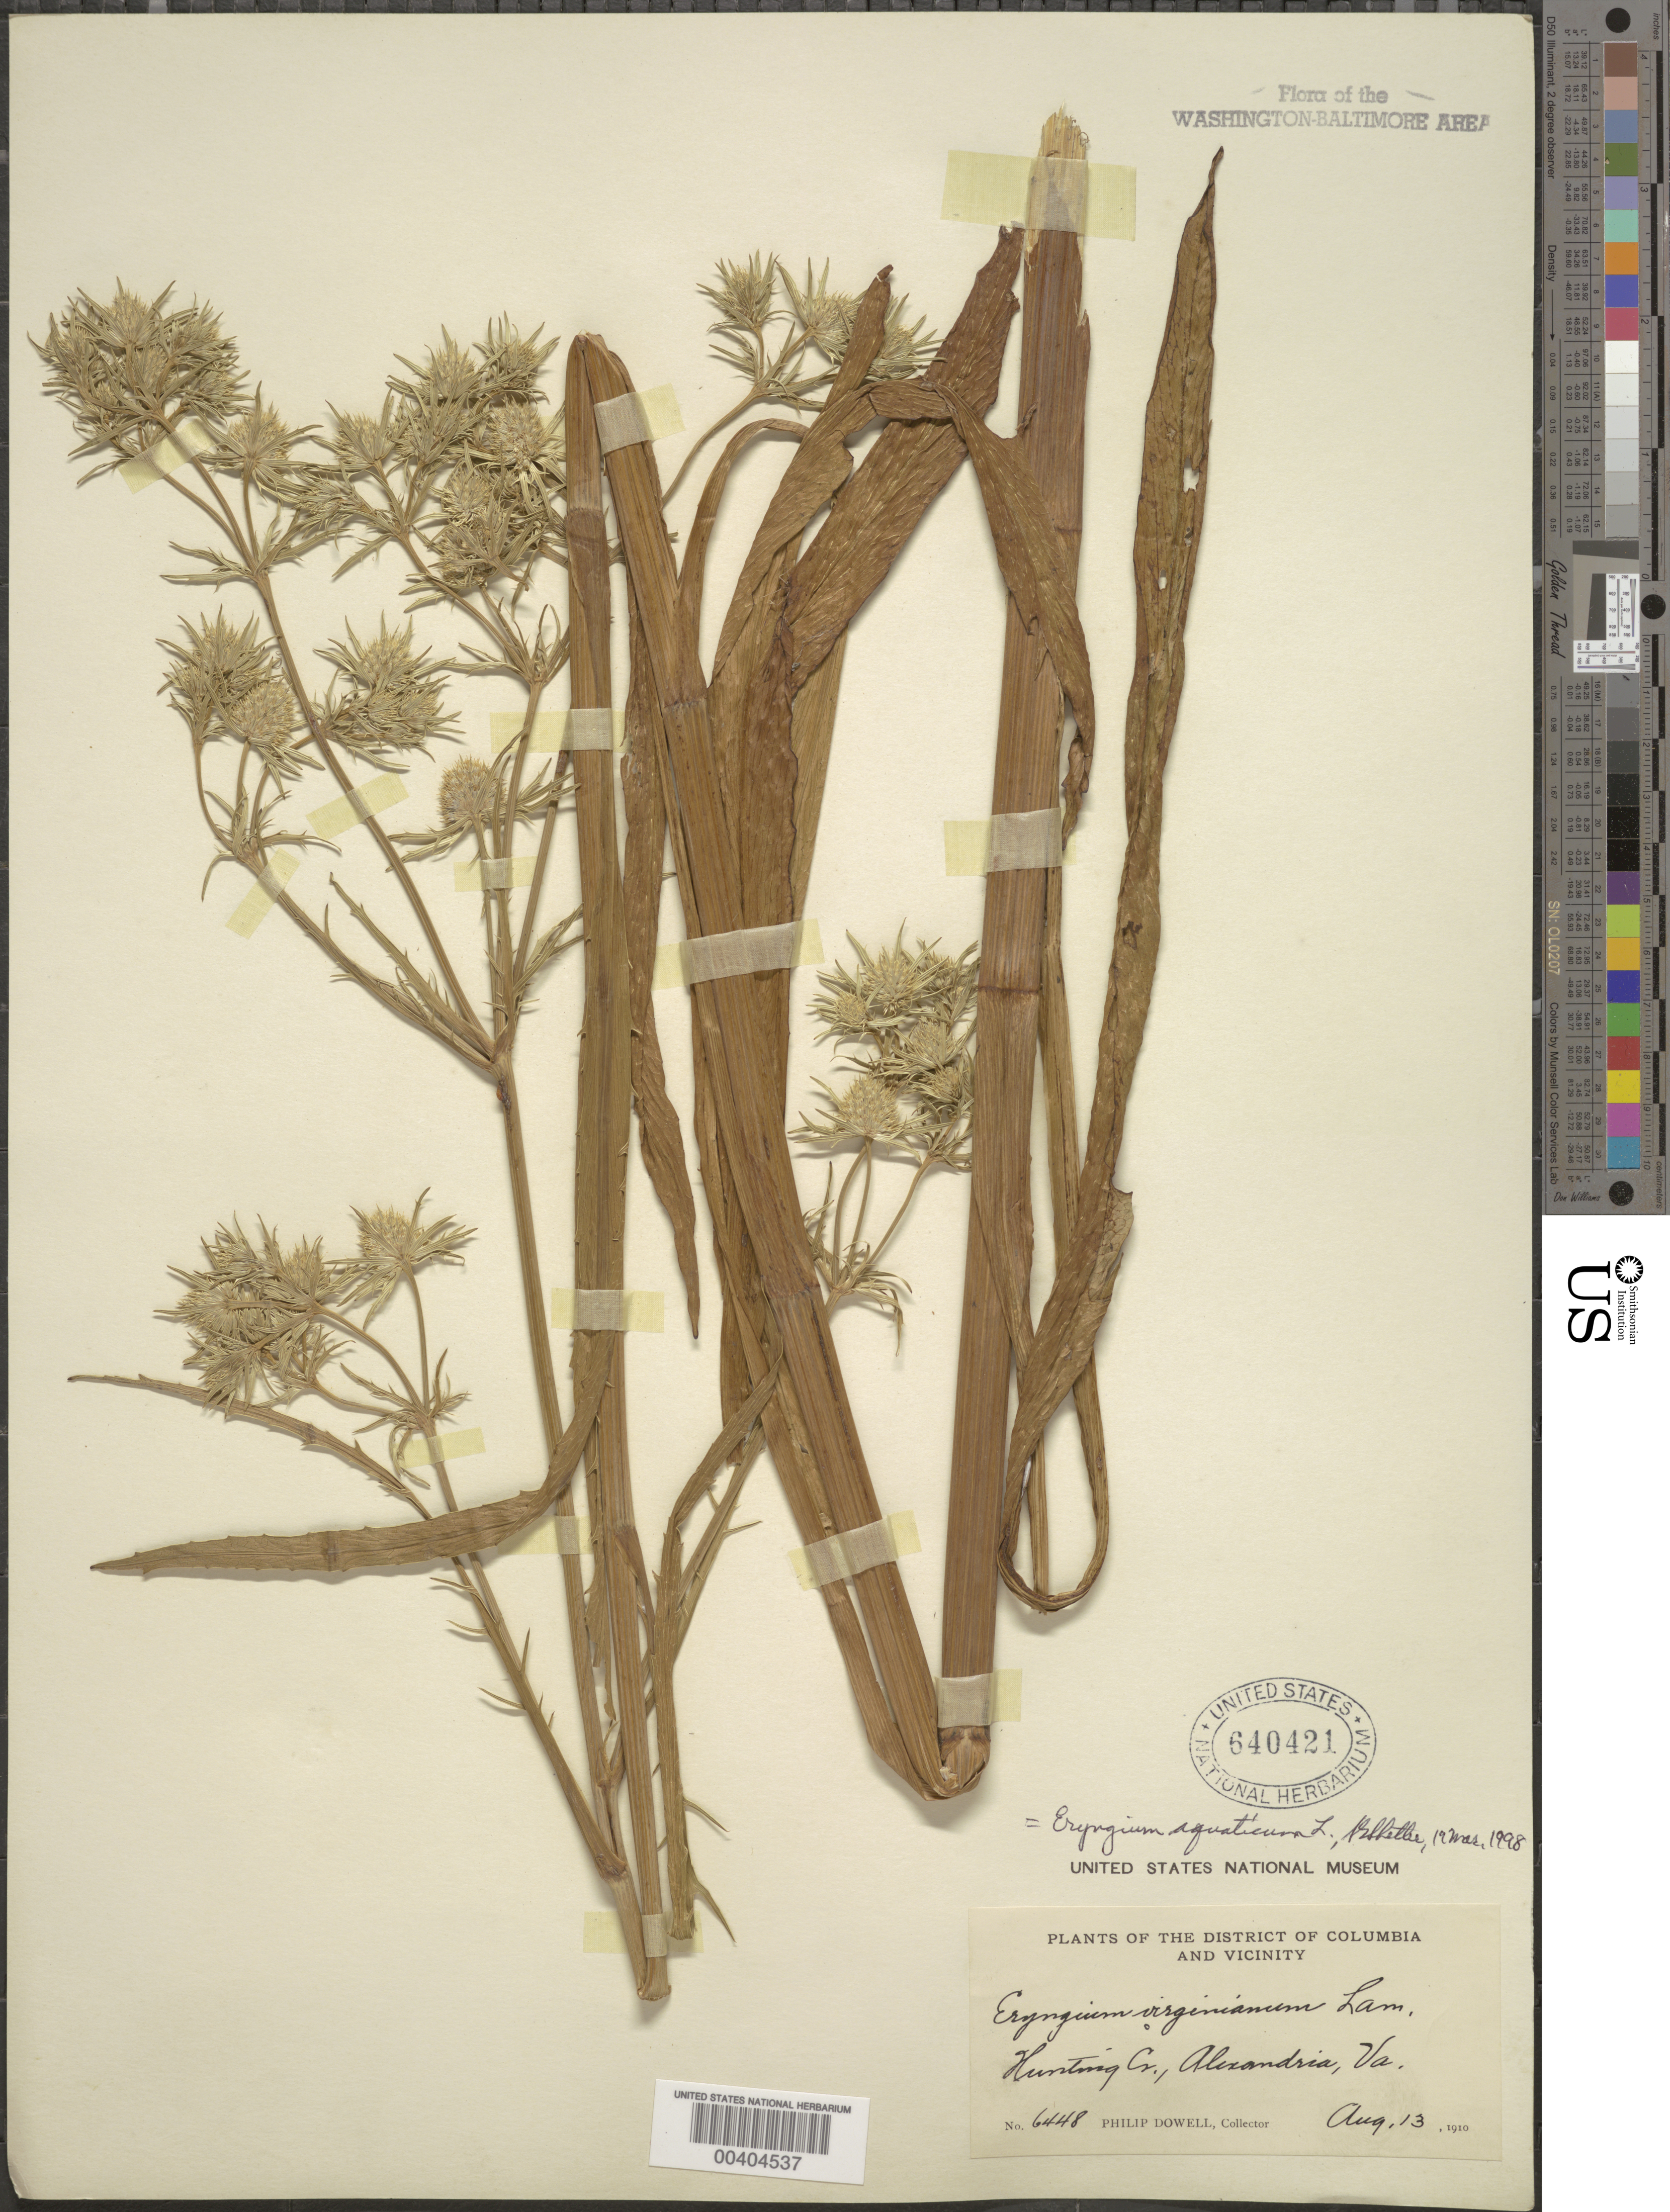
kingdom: Plantae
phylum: Tracheophyta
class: Magnoliopsida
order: Apiales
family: Apiaceae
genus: Eryngium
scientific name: Eryngium aquaticum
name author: L.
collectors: P. Dowell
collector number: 6448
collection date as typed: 13 Aug 1910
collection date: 1910-08-13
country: United States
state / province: Virginia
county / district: Fairfax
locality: Hunting Creek, Alexandria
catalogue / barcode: US 640421